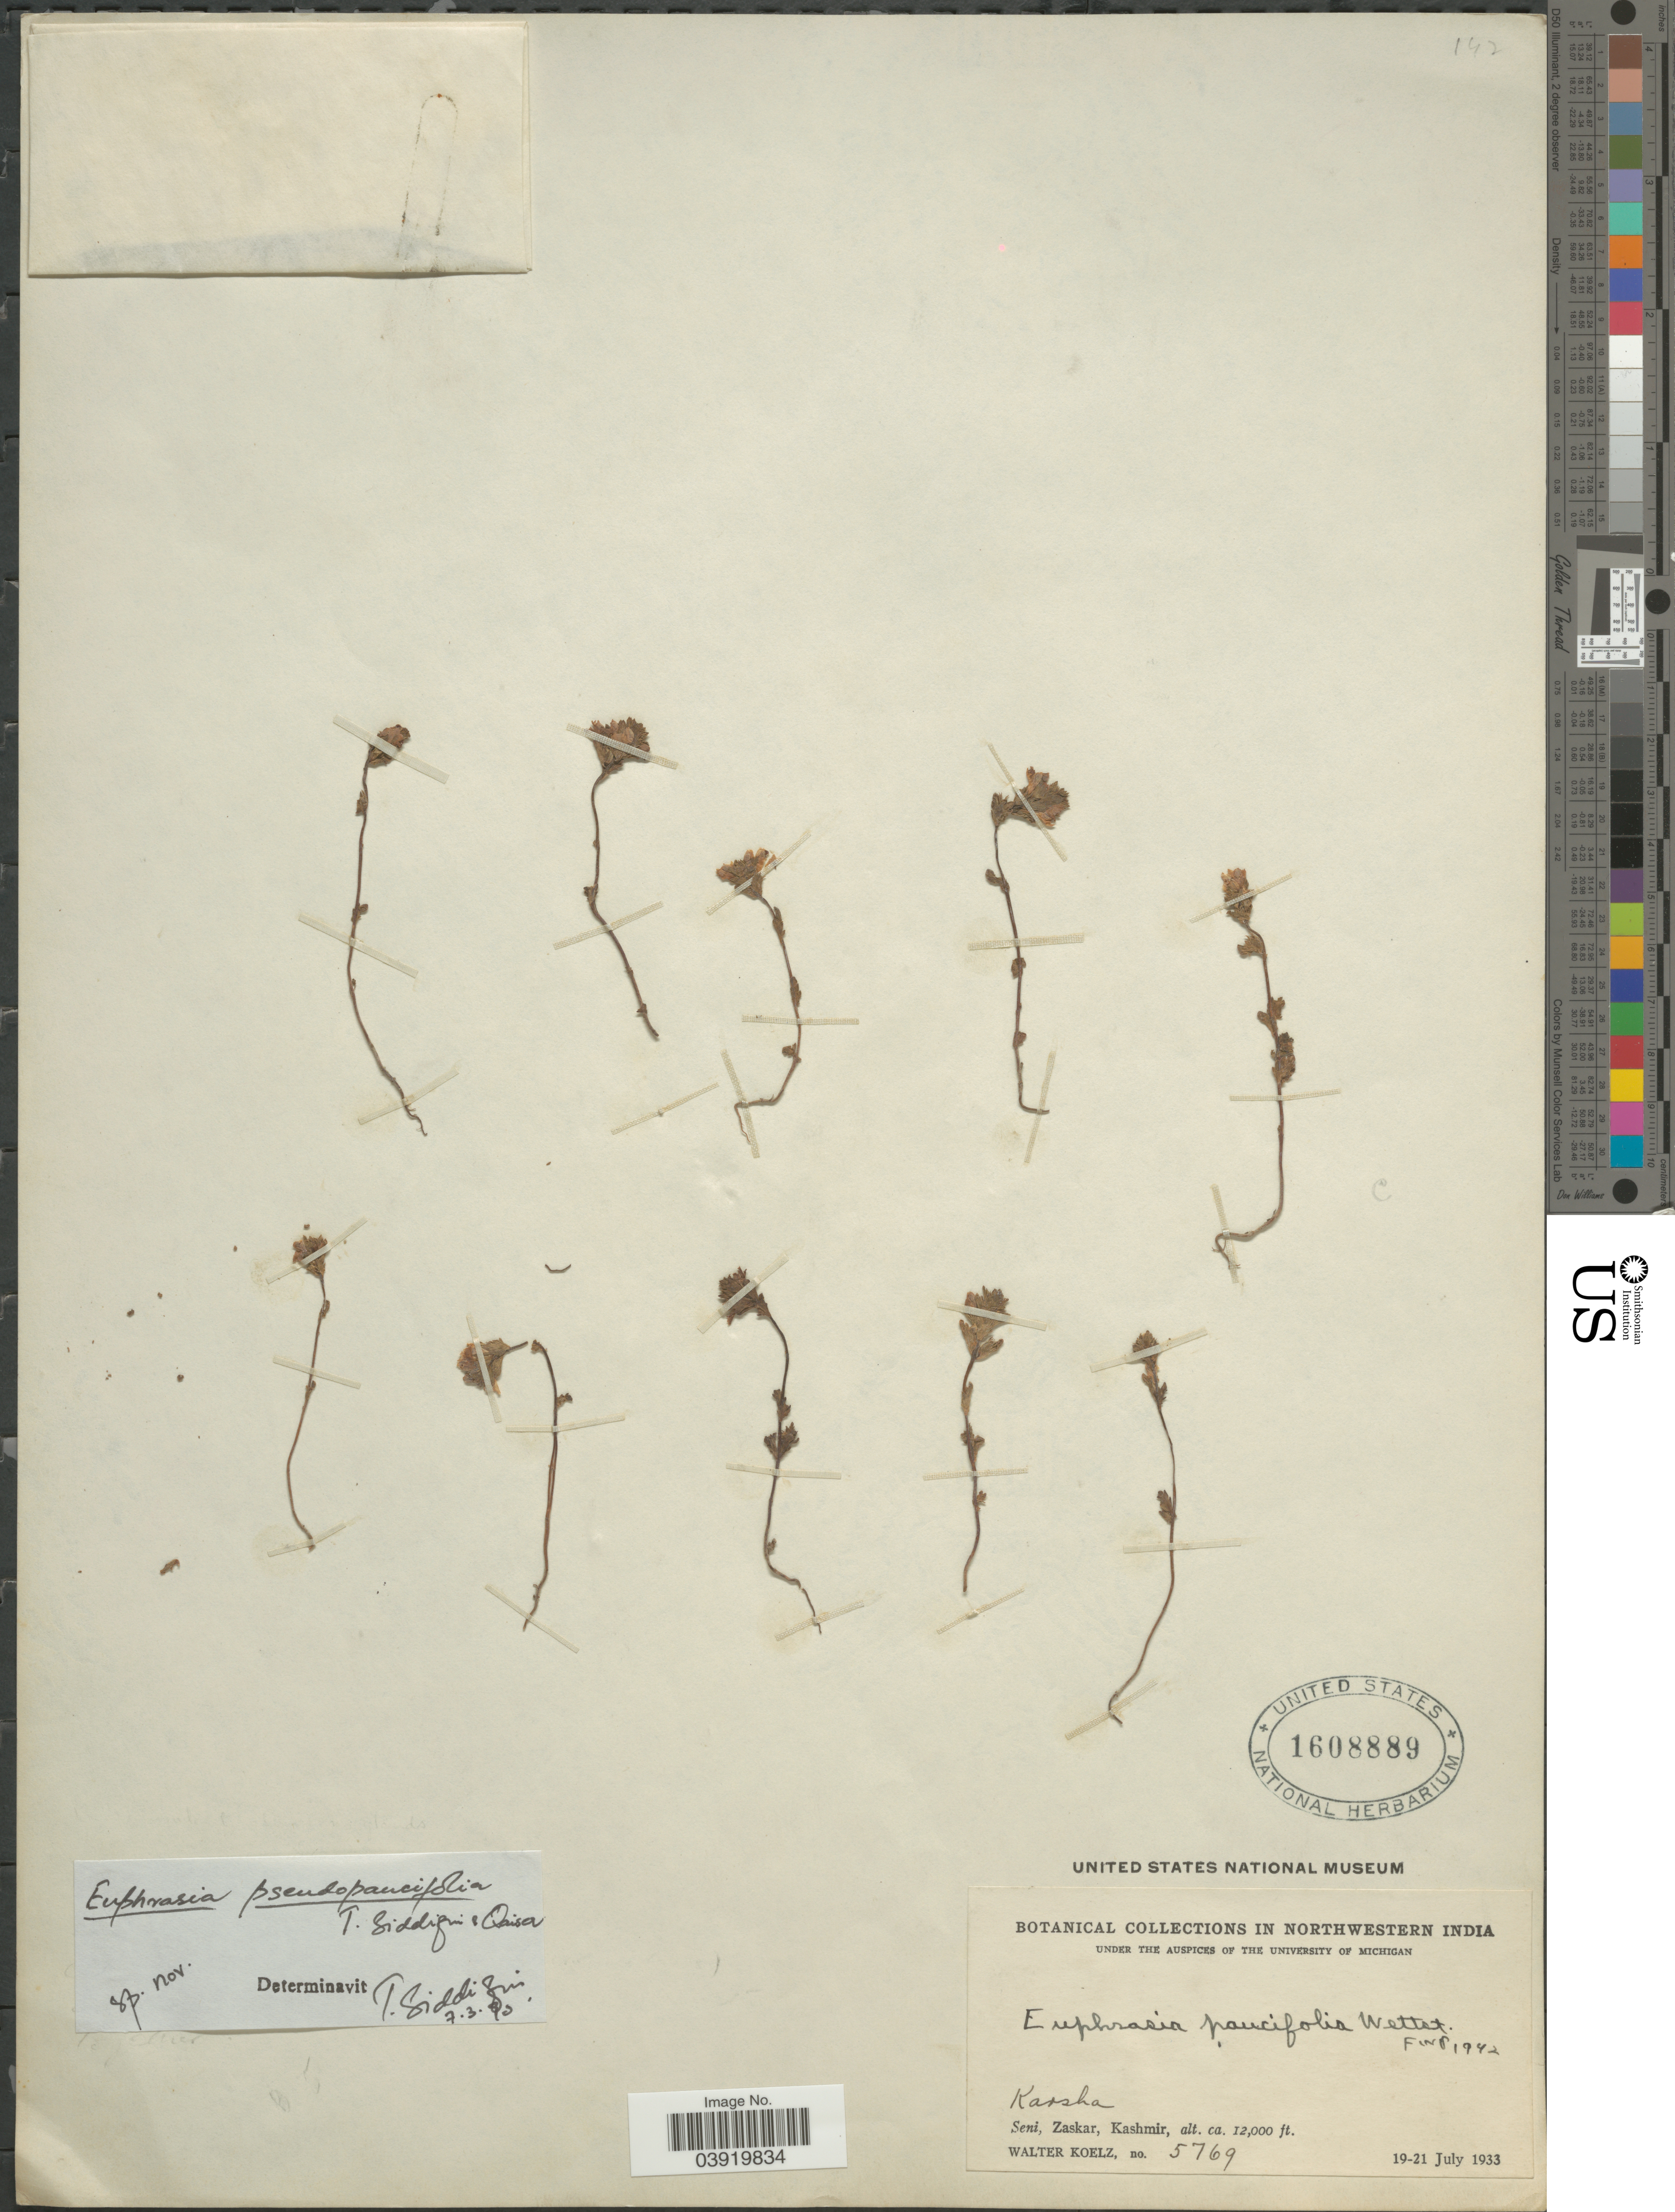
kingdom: Plantae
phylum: Tracheophyta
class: Magnoliopsida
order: Lamiales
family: Orobanchaceae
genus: Euphrasia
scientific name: Euphrasia paucifolia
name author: Wettst.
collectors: W. N. Koelz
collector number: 5769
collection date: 1933-07-19/1933-07-21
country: India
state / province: Jammu and Kashmir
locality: Northwestern India. Karsha. Seni, Zaskar, Kashmir.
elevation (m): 3658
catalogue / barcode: US 1608889